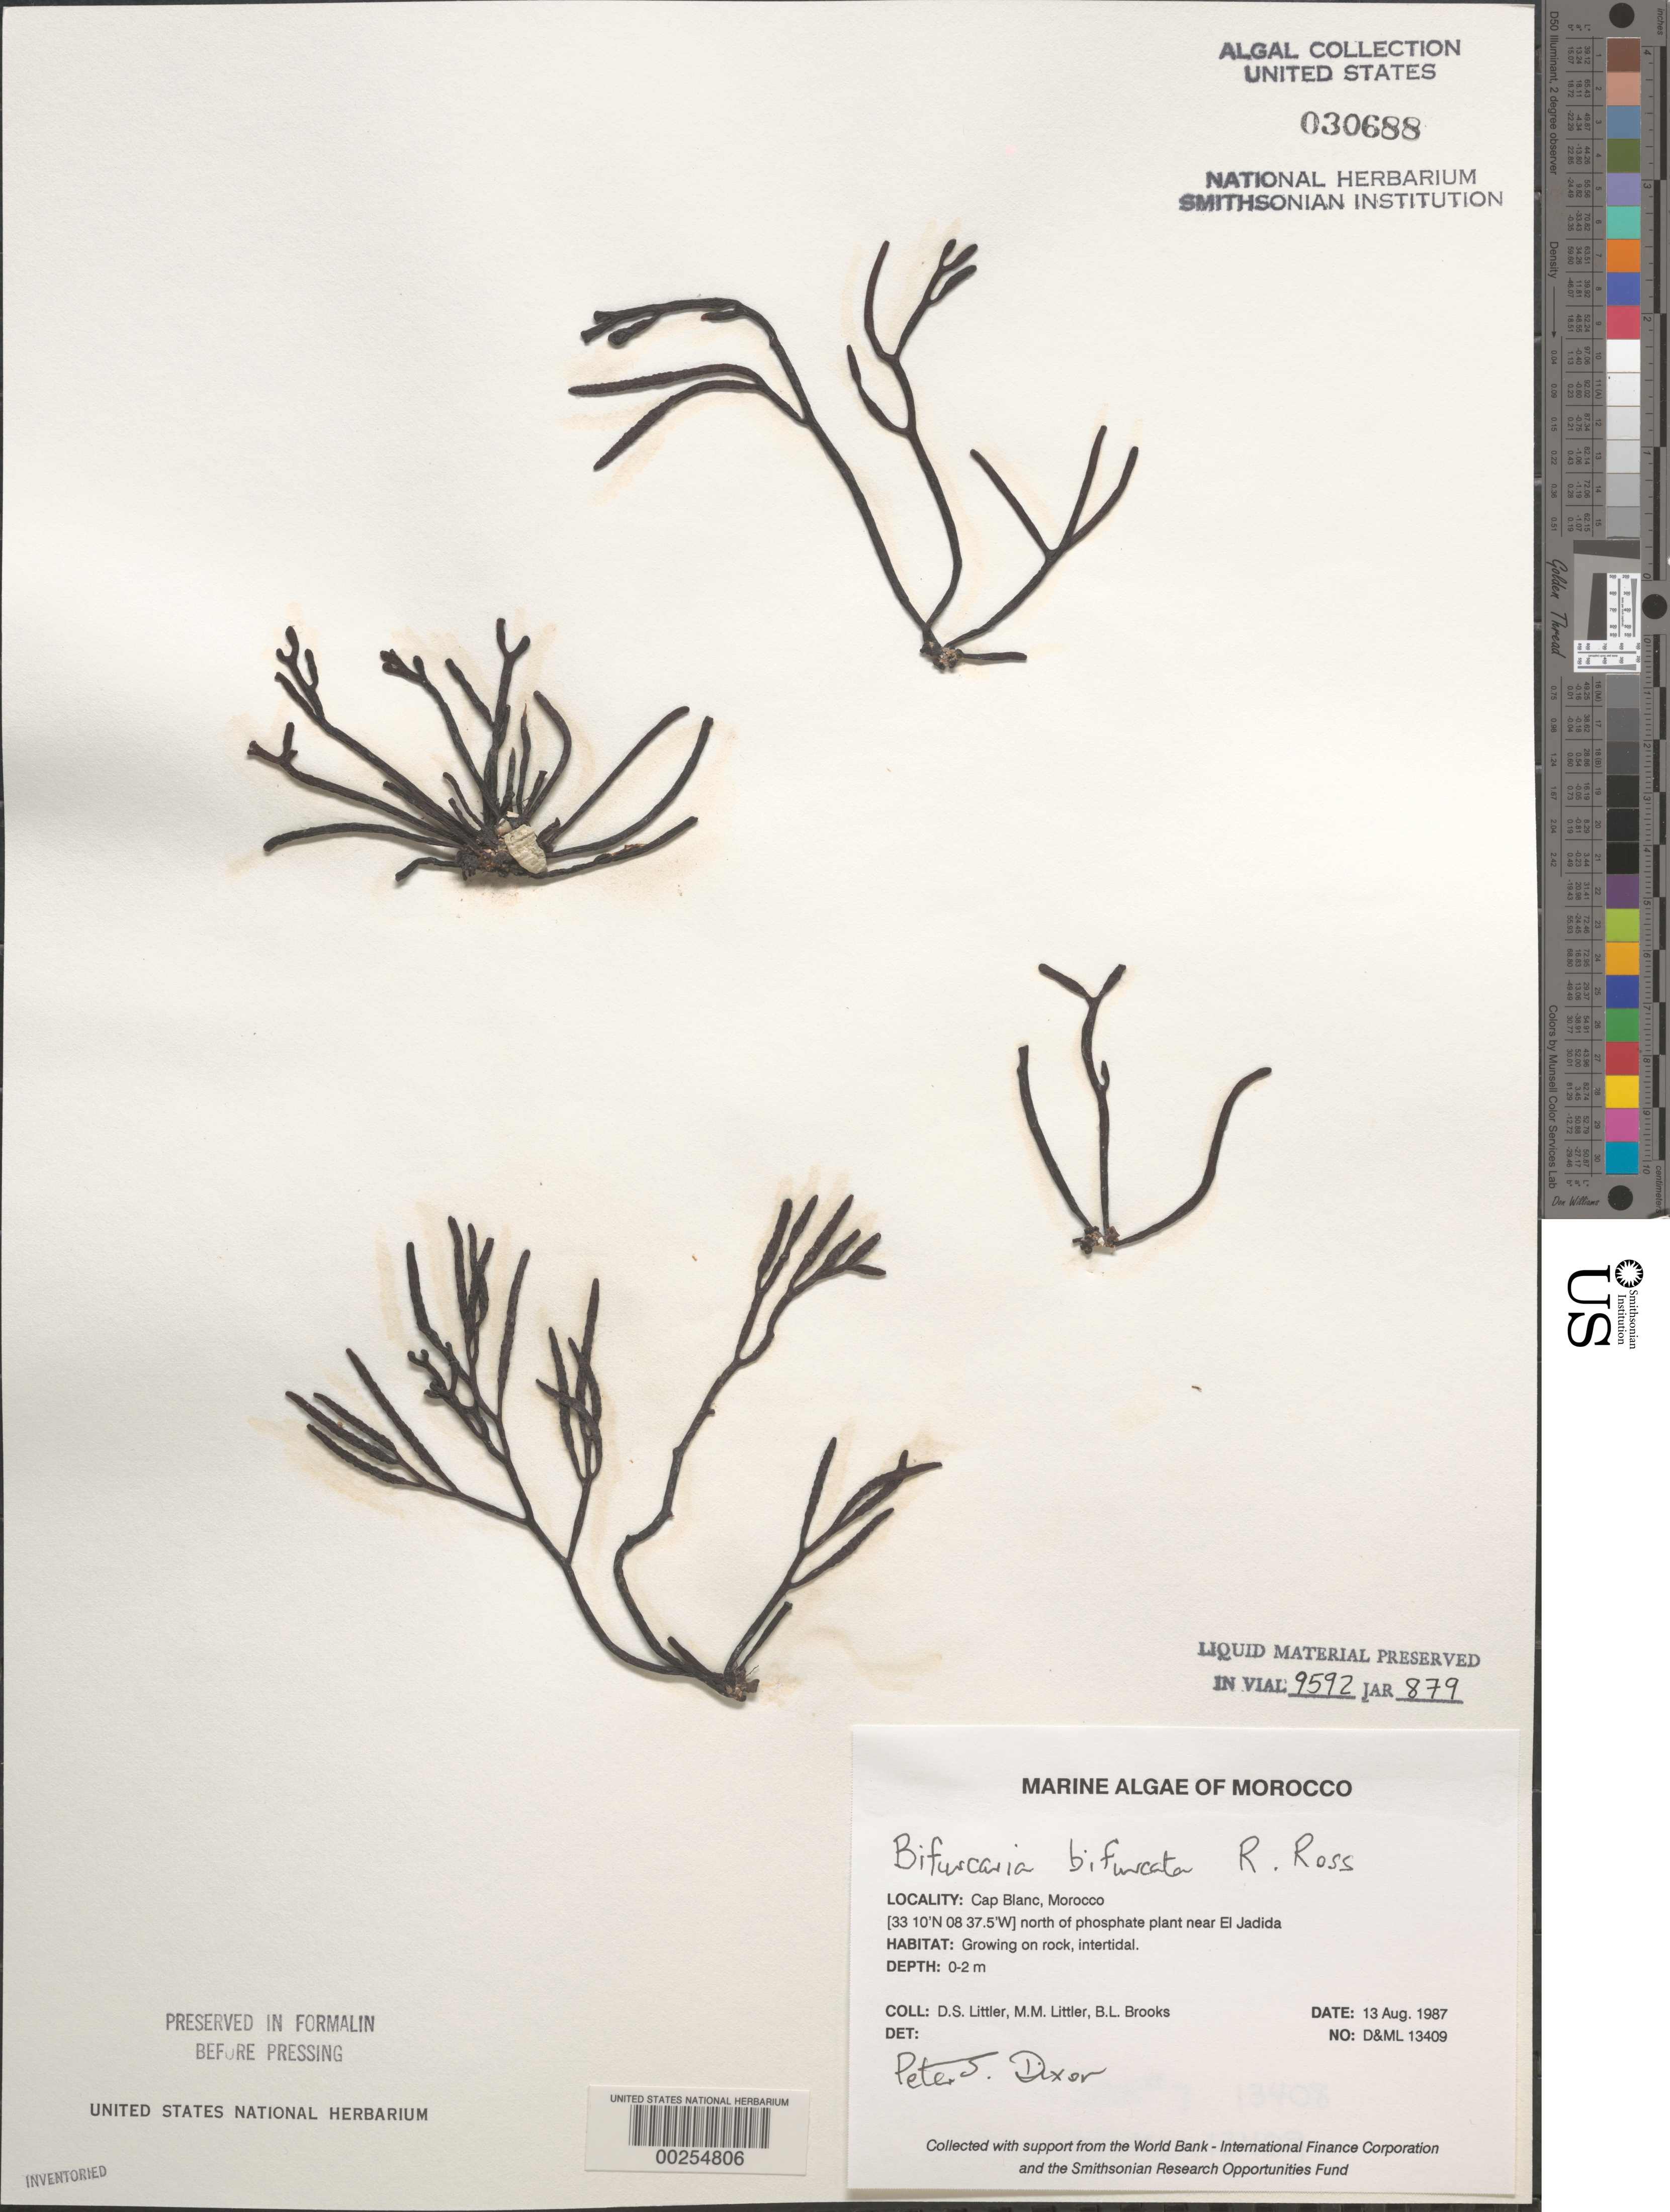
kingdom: Chromista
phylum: Ochrophyta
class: Phaeophyceae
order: Fucales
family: Sargassaceae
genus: Bifurcaria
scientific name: Bifurcaria bifurcata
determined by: Dixon, P. S.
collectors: D. S. Littler, M. M. Littler & B. Brooks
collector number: D&ML 13409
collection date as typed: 13 Aug 1987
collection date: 1987-08-13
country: Morocco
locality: Cap Blanc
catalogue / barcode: US 30688